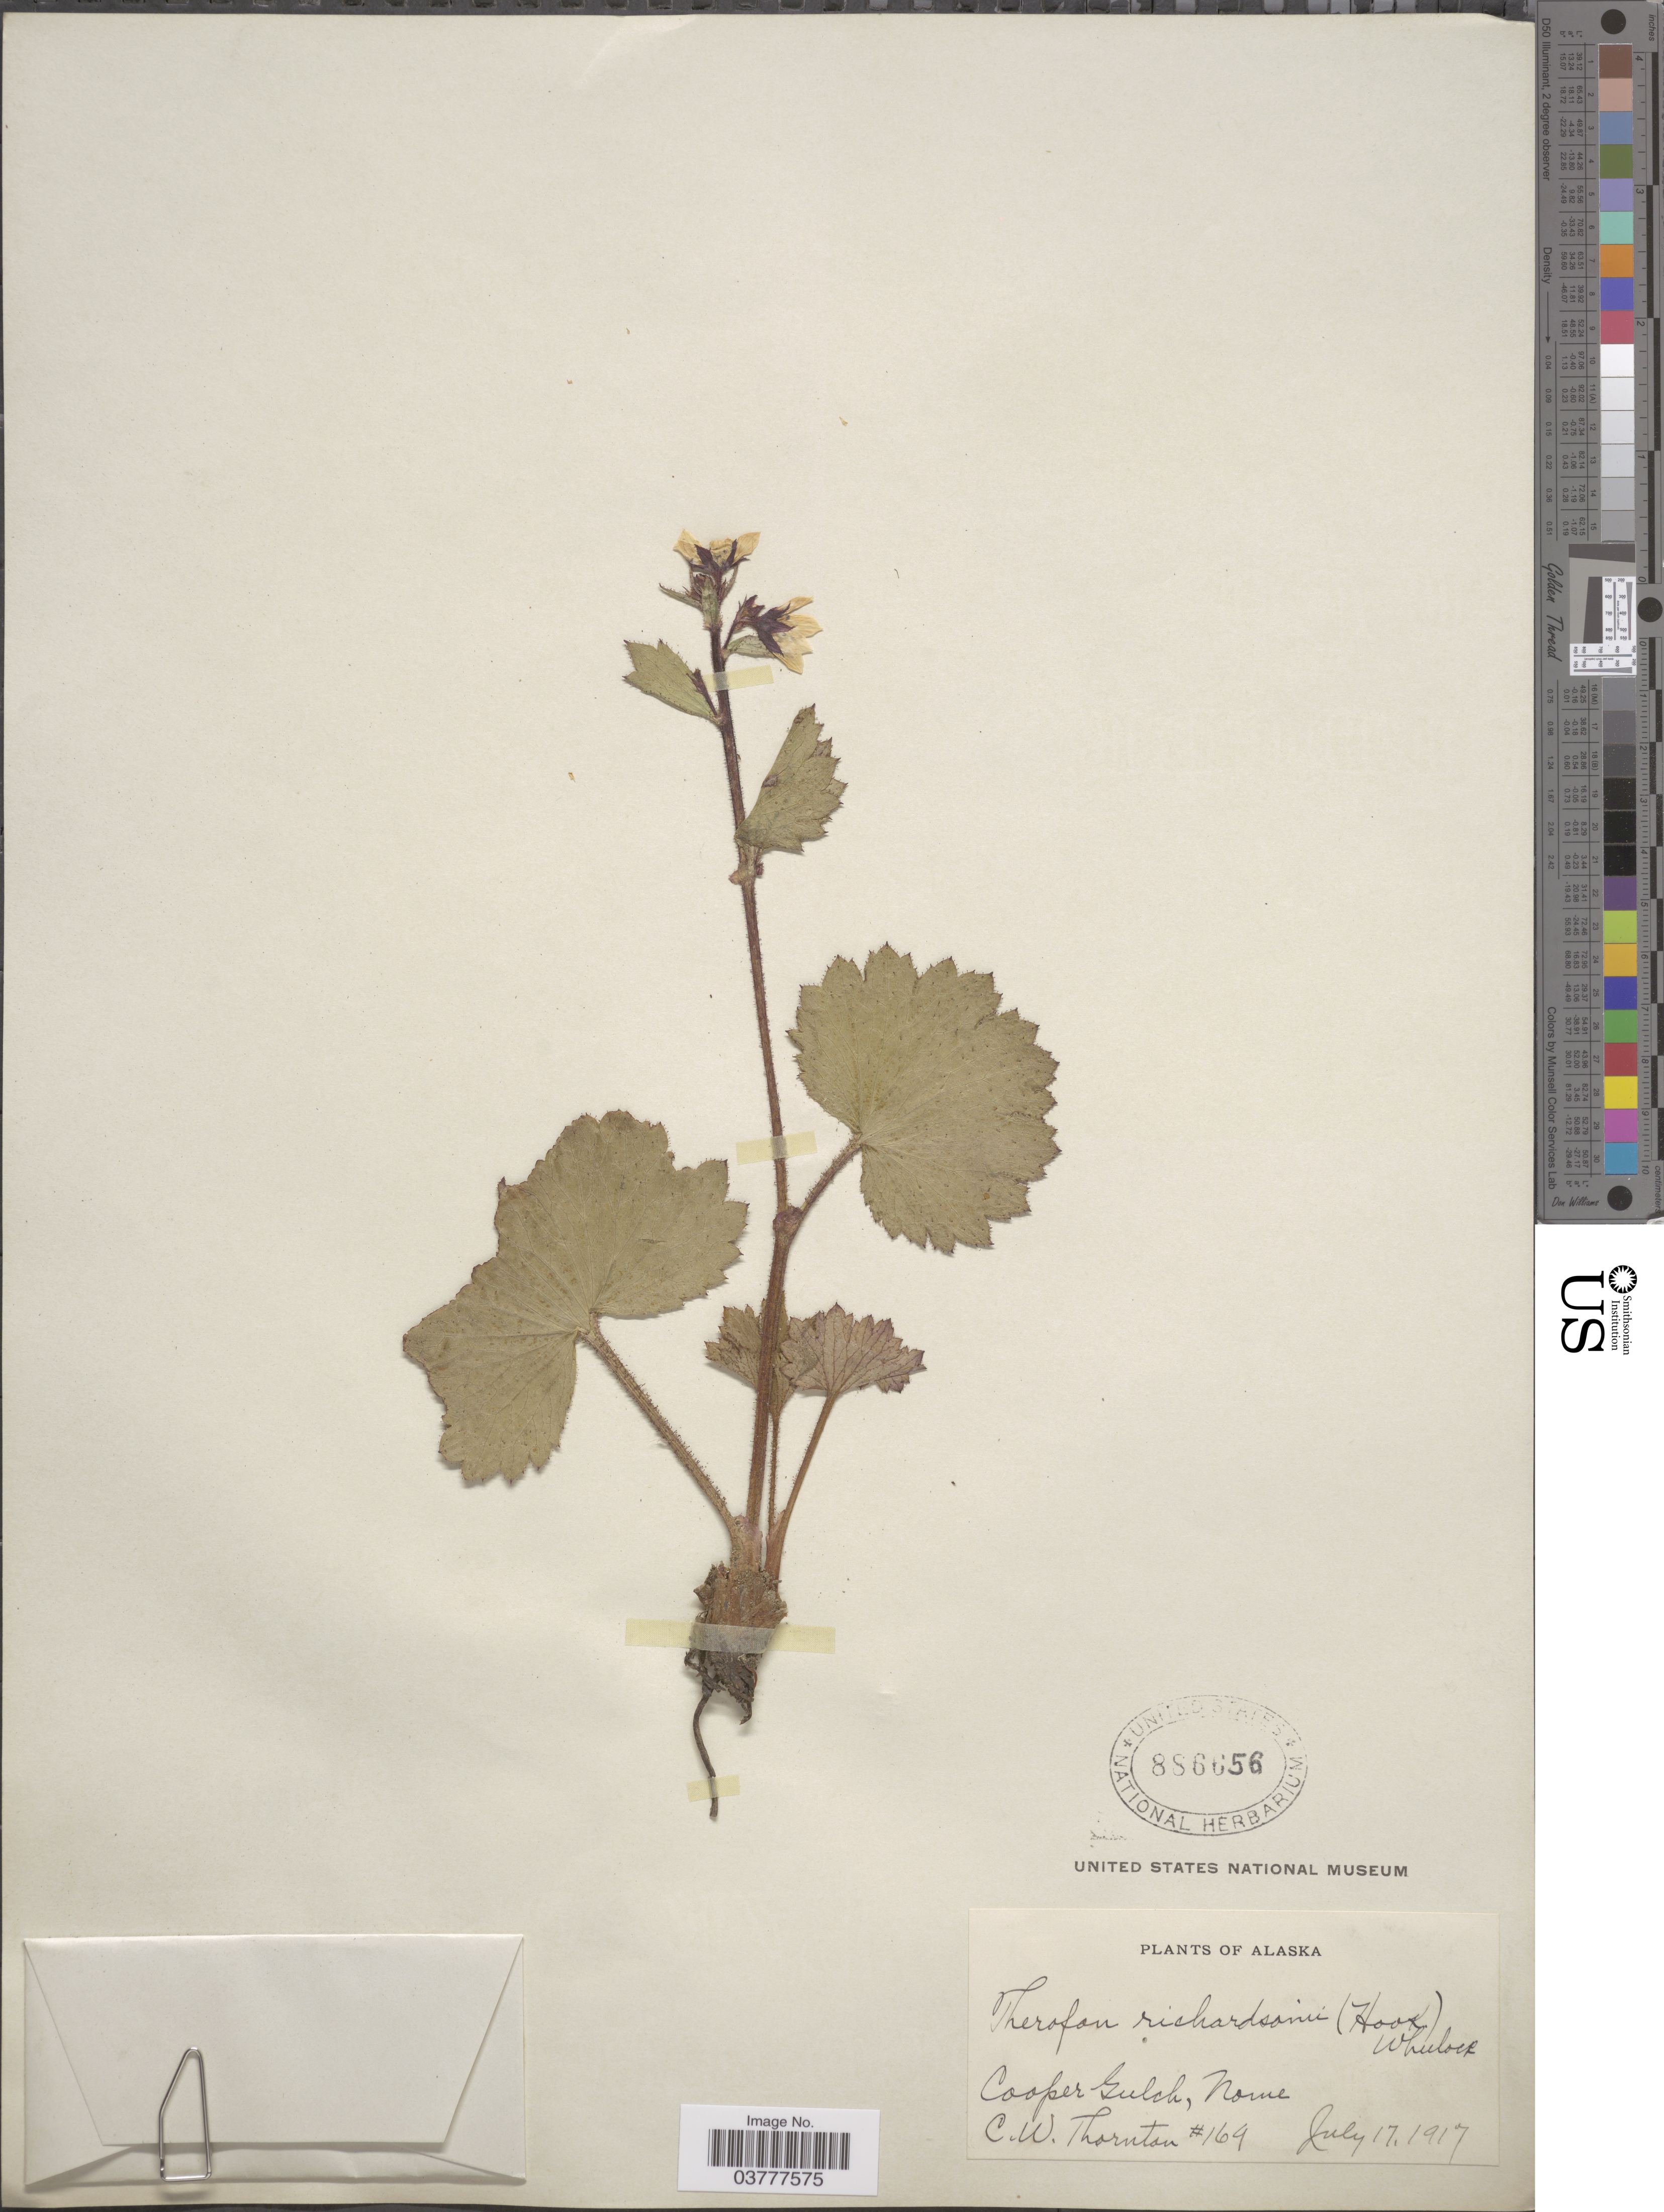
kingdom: Plantae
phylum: Tracheophyta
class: Magnoliopsida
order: Saxifragales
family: Saxifragaceae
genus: Boykinia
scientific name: Boykinia richardsonii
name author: (Hook.) A. Gray ex B.D. Jacks.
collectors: C. Thornton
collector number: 164*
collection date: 1917-07-17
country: United States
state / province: Alaska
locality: Cooper Gulch, Nome.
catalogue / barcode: US 886656